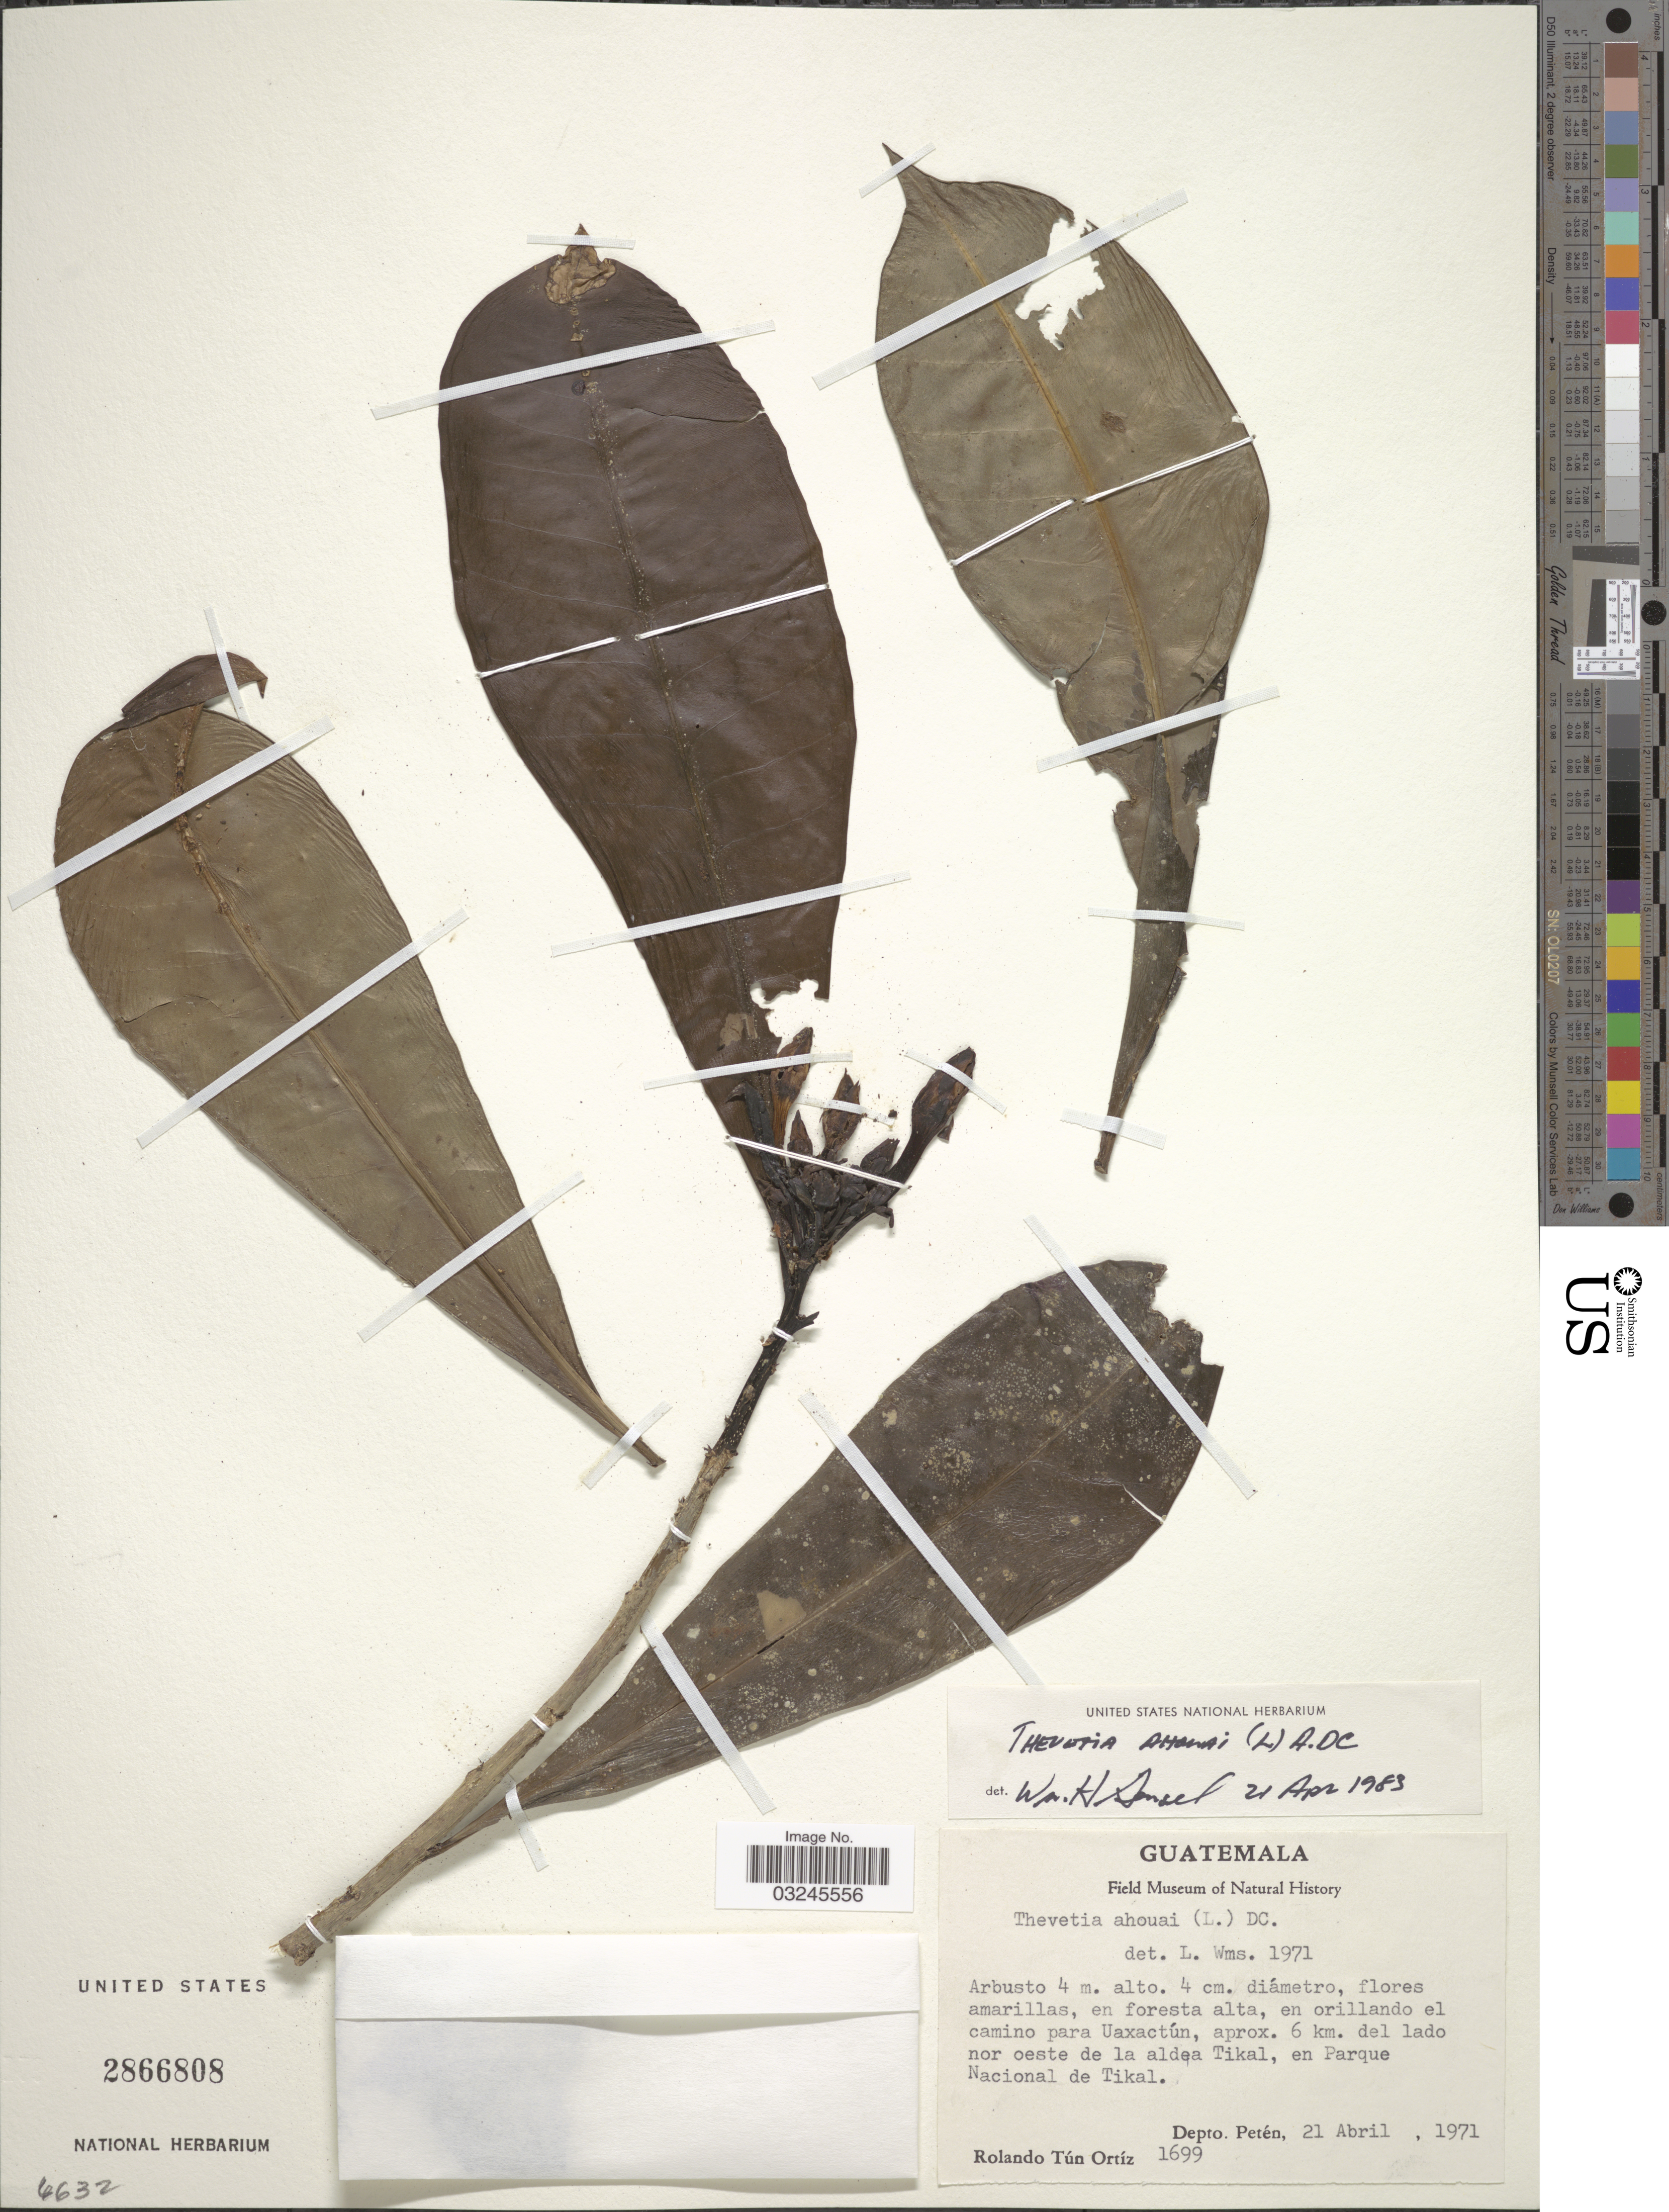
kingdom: Plantae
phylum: Tracheophyta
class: Magnoliopsida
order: Gentianales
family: Apocynaceae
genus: Thevetia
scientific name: Thevetia ahouai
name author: (L.) A. DC.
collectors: R. Ortiz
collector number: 1699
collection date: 1971-04-21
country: Guatemala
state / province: El Petén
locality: En orillando el camino para Uaxactún, aprox. 6 km. del lado nor oeste de la aldea Tikal, en Parque Nacional de Tikal. Depto. Petén.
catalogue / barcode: US 2866808